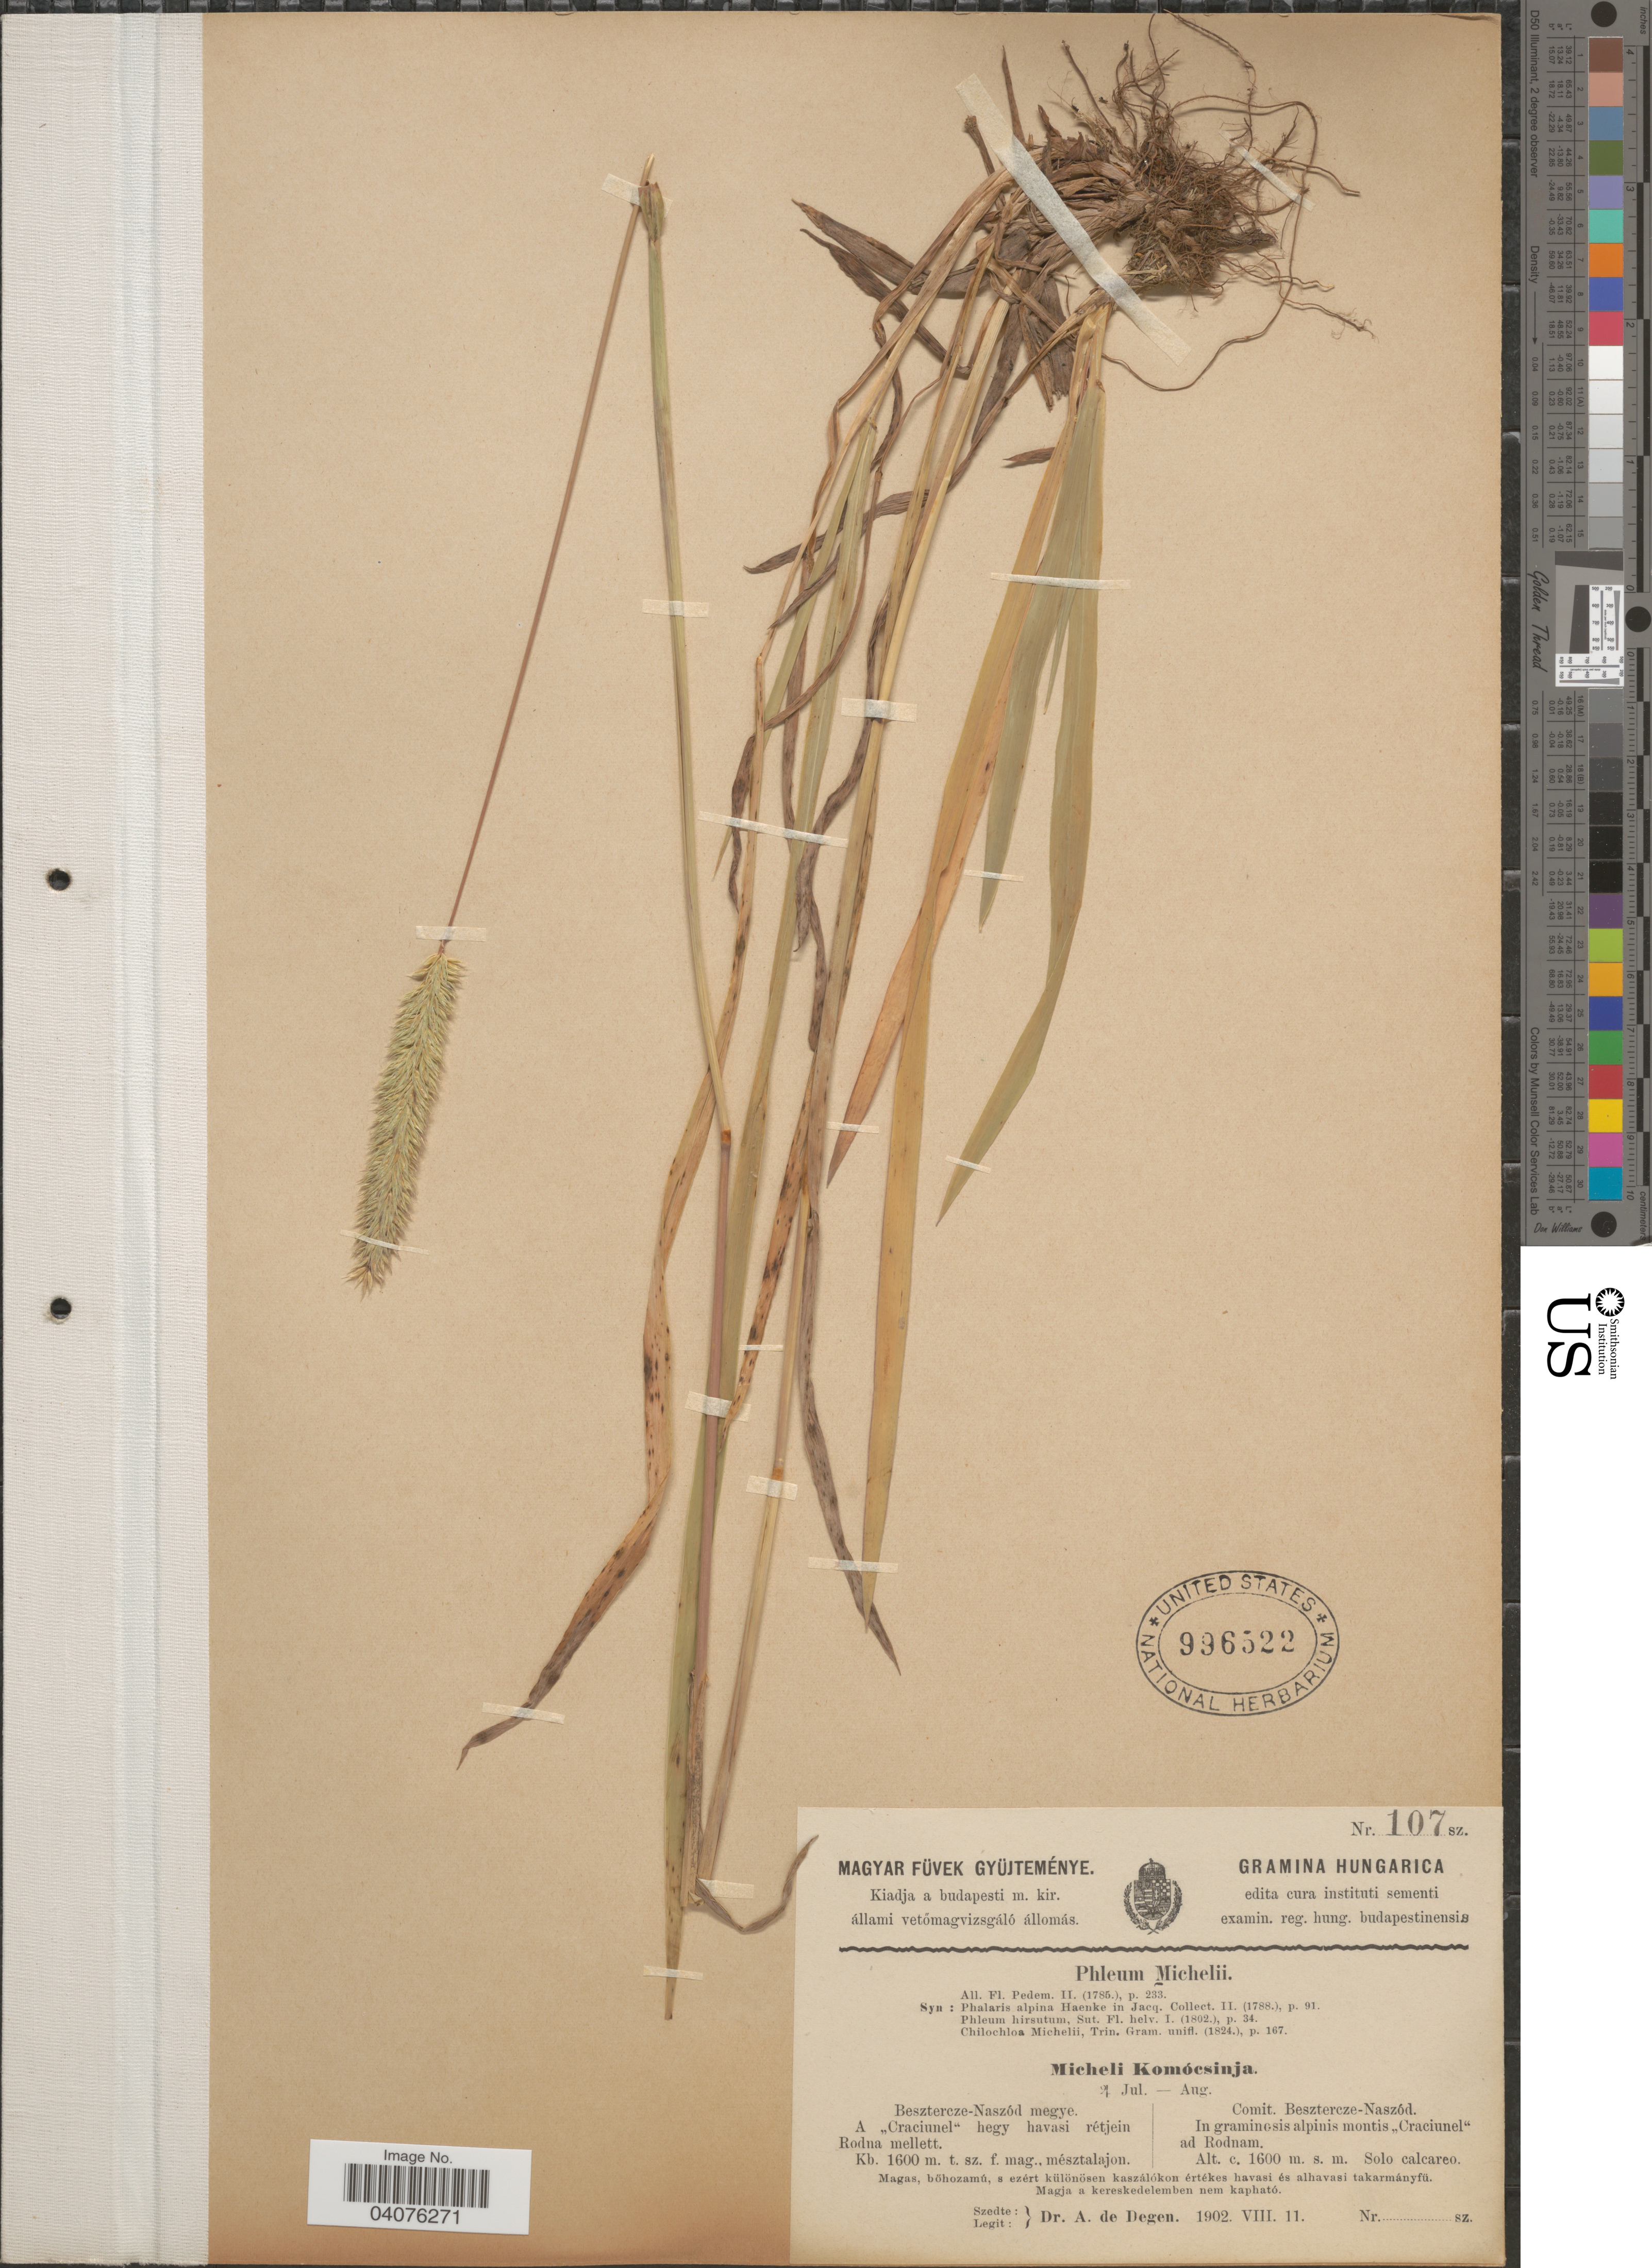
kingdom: Plantae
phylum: Tracheophyta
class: Liliopsida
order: Poales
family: Poaceae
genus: Phleum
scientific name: Phleum michelii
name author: All.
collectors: A. de Degen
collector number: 107?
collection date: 1902-08-11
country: Hungary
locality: Comit. Besztercze-Naszód. In graminosis alpinis montis "Craciunel" ad Rodnam.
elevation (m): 1600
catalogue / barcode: US 996522-2